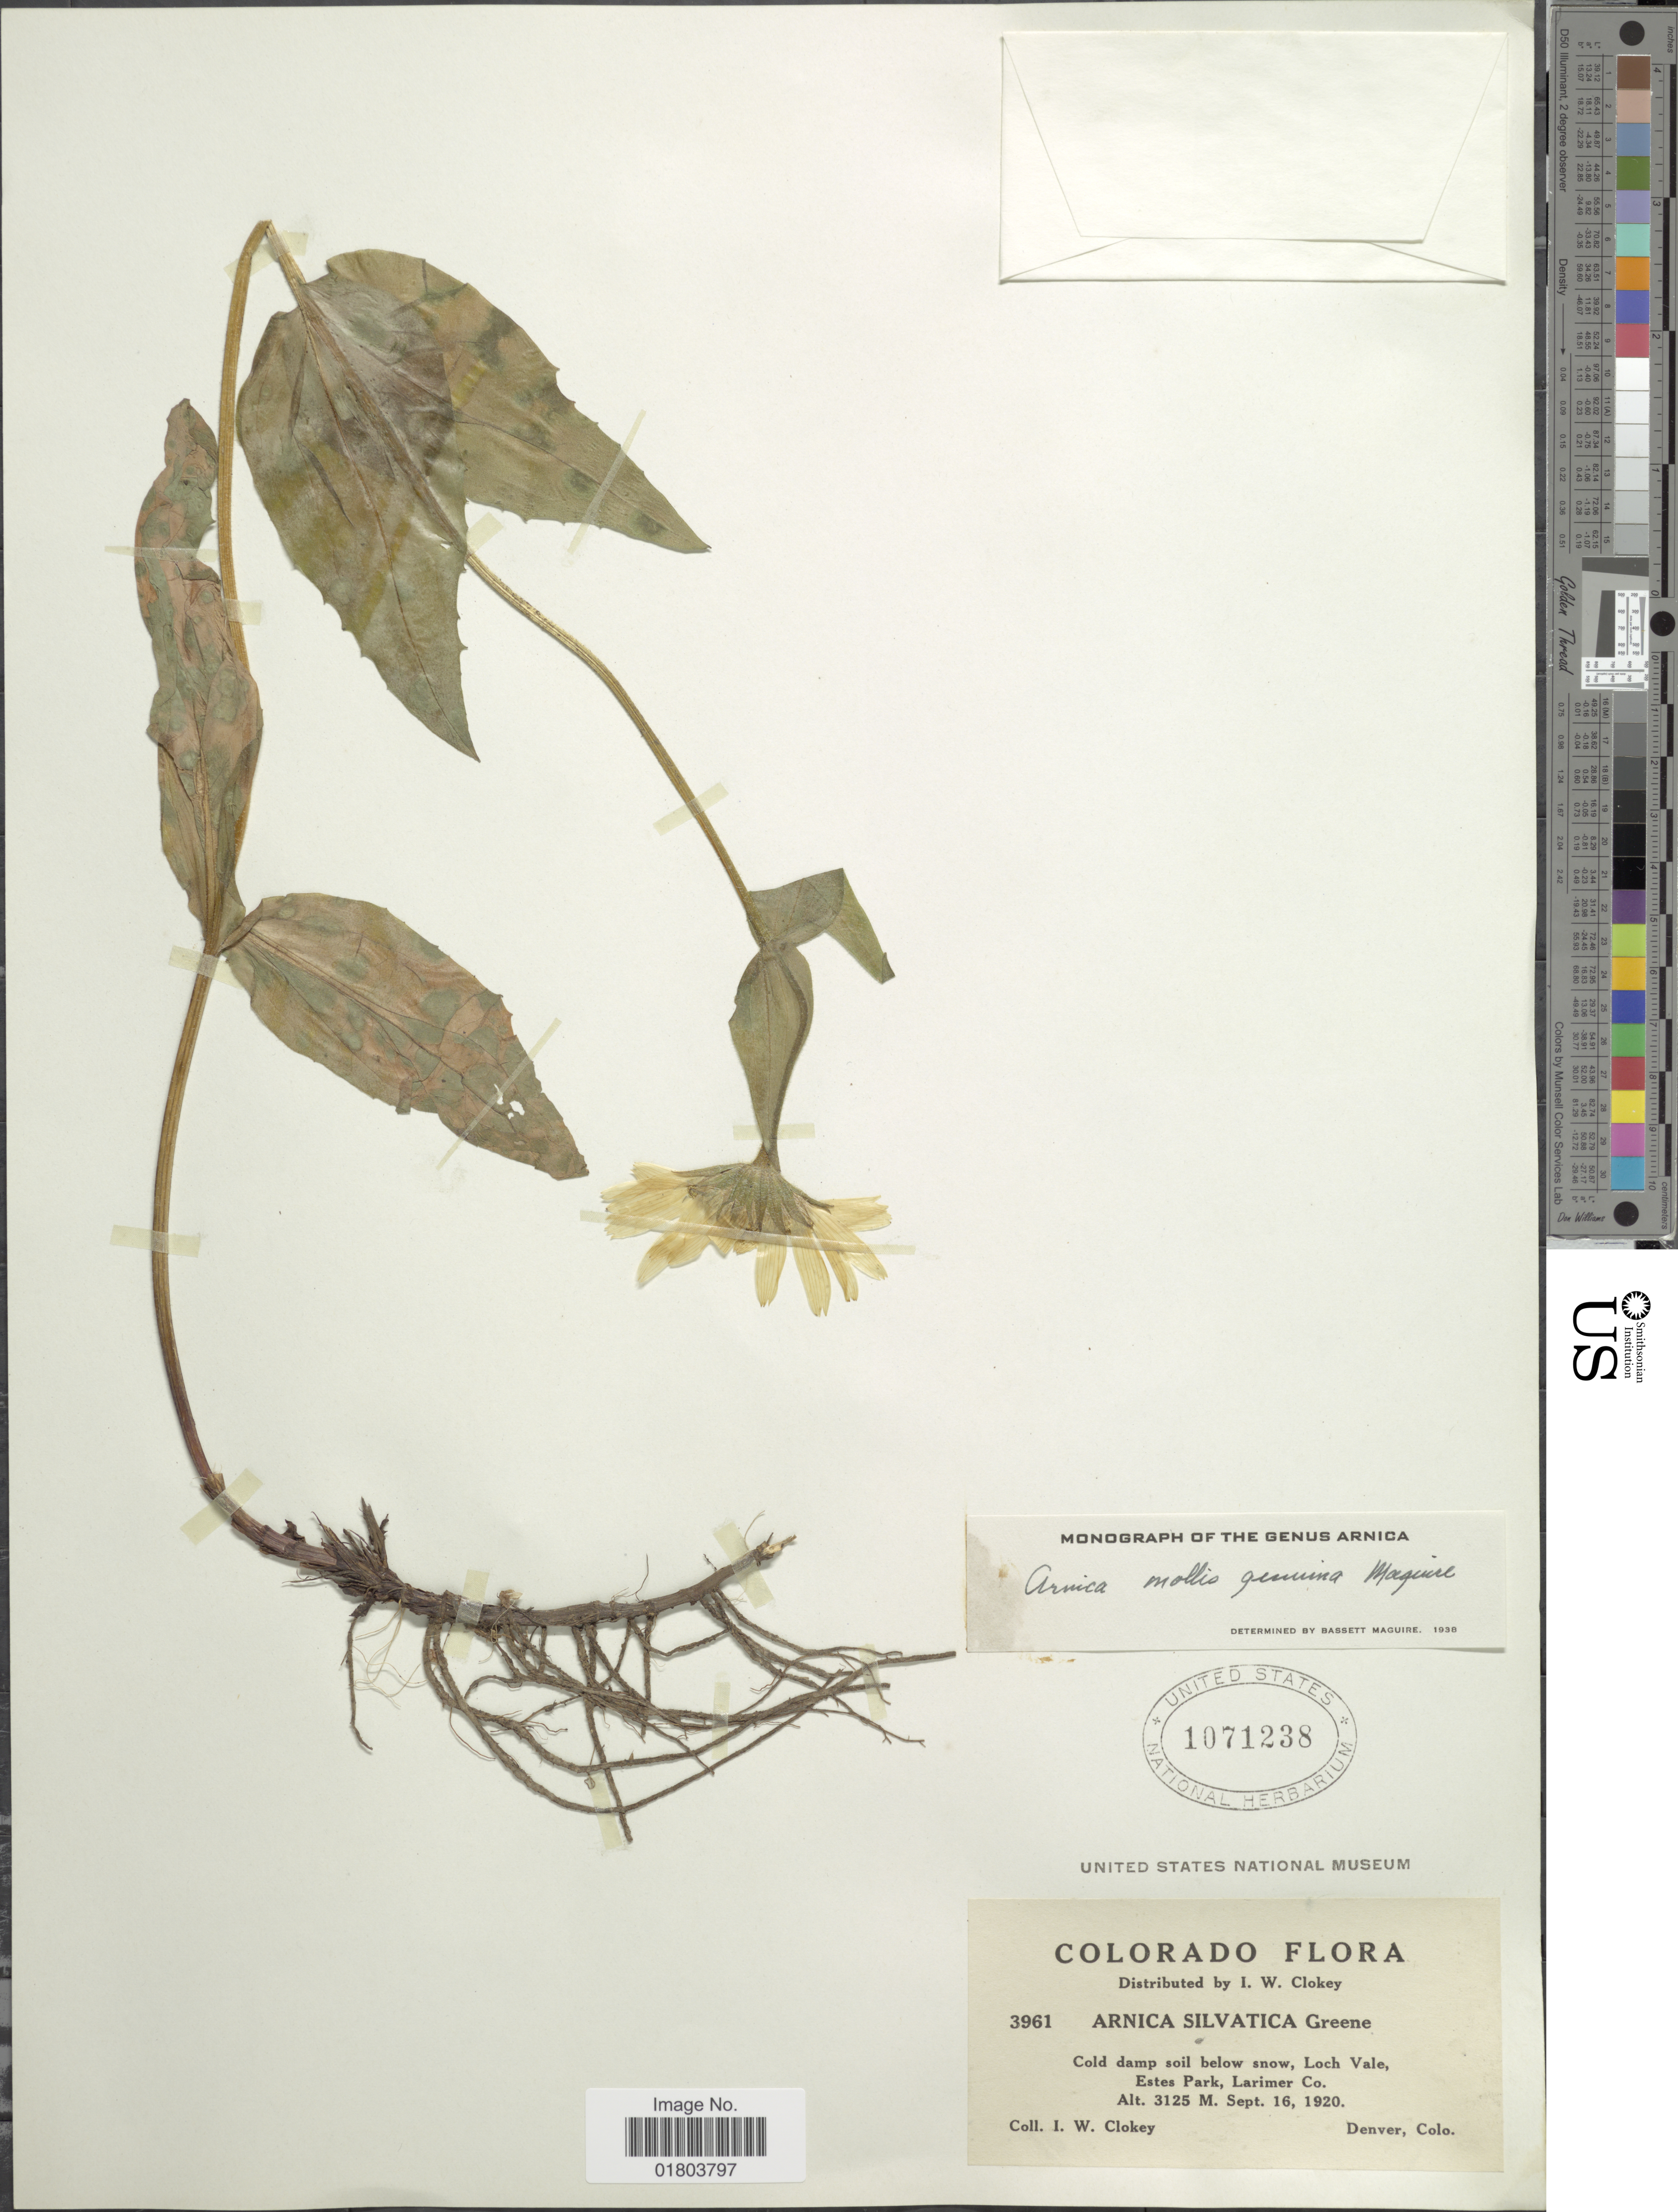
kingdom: Plantae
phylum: Tracheophyta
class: Magnoliopsida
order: Asterales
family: Asteraceae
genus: Arnica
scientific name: Arnica mollis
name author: Hook.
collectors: I. W. Clokey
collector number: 3961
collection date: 1920-09-16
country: United States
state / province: Colorado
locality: Cold damp soil below snow, Loch Vale, Estes Park, larimer Co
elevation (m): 3125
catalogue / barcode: US 1071238